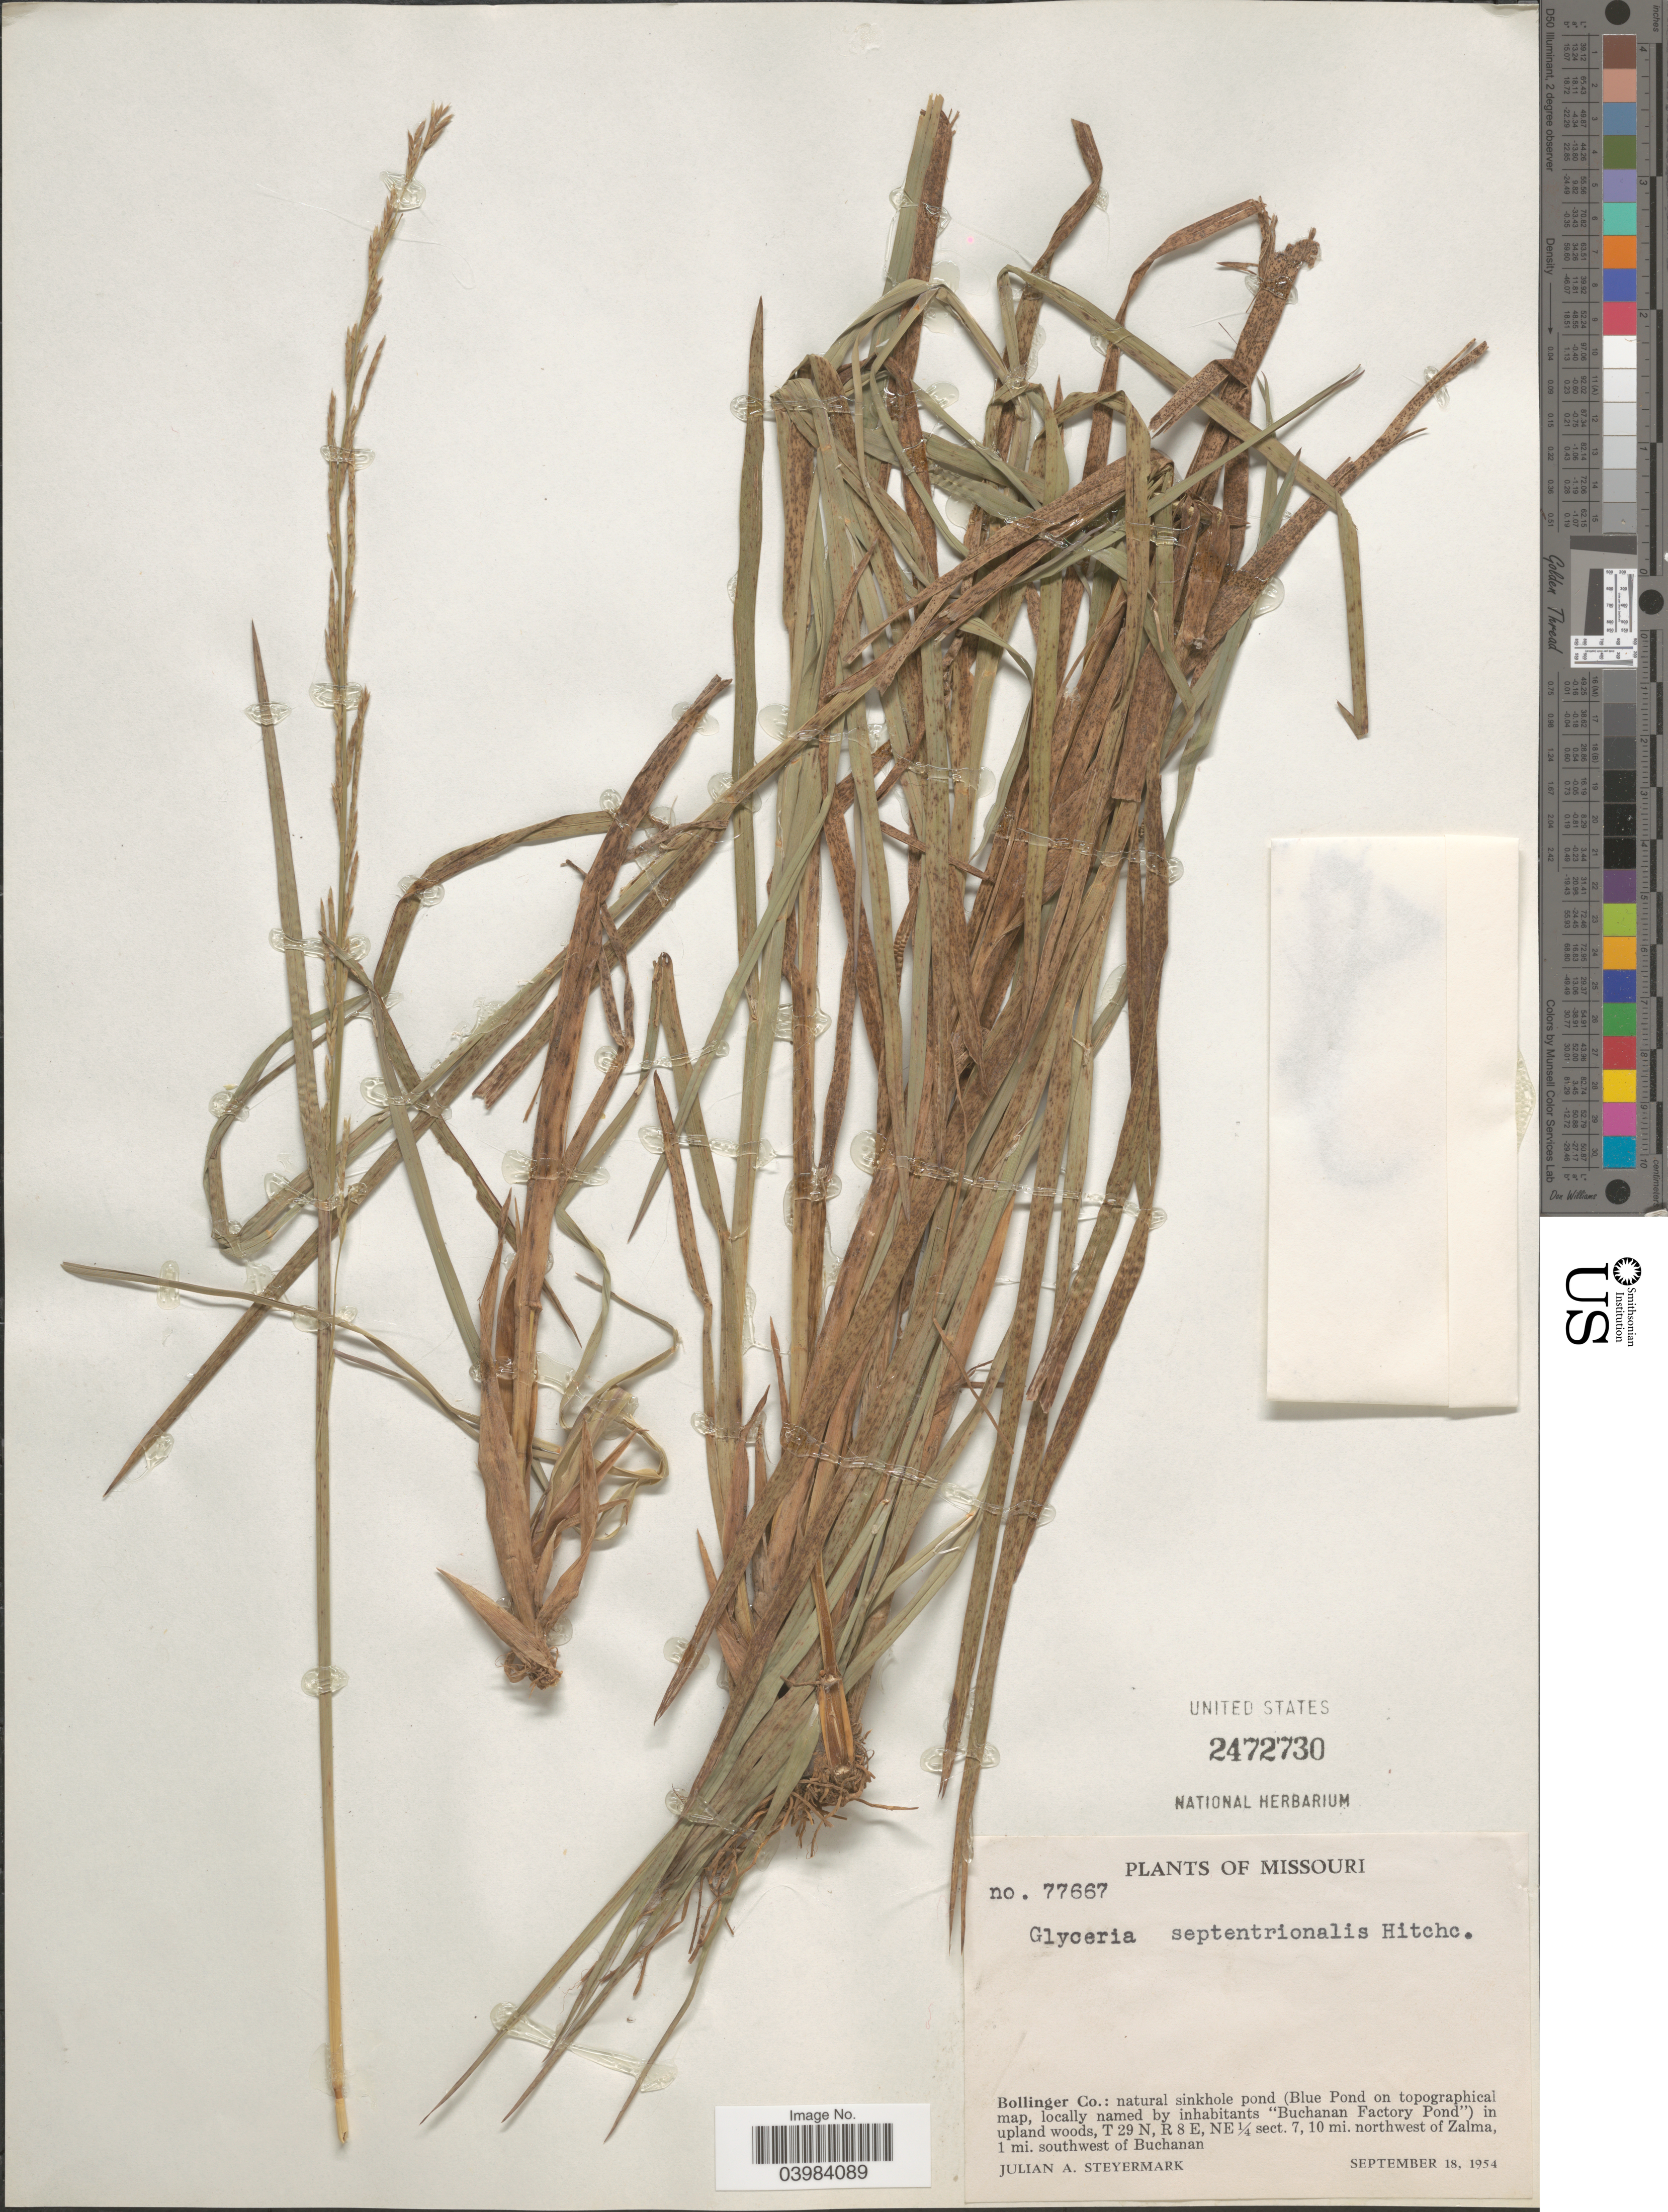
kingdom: Plantae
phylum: Tracheophyta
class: Liliopsida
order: Poales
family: Poaceae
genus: Glyceria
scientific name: Glyceria septentrionalis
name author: Hitchc.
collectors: J. Steyermark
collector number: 77667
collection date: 1954-09-18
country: United States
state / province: Missouri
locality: Bollinger Co.: natural sinkhole pond (Blue Pond on topographical map, locally named by inhabitants "Buchanan Factory Pond") in upland woods, T 29 N, R 8 E, NE ¼ sect. 7, 10 mi. northwest of Zalma. 1 mi. southwest of Buchanan.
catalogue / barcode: US 2472730